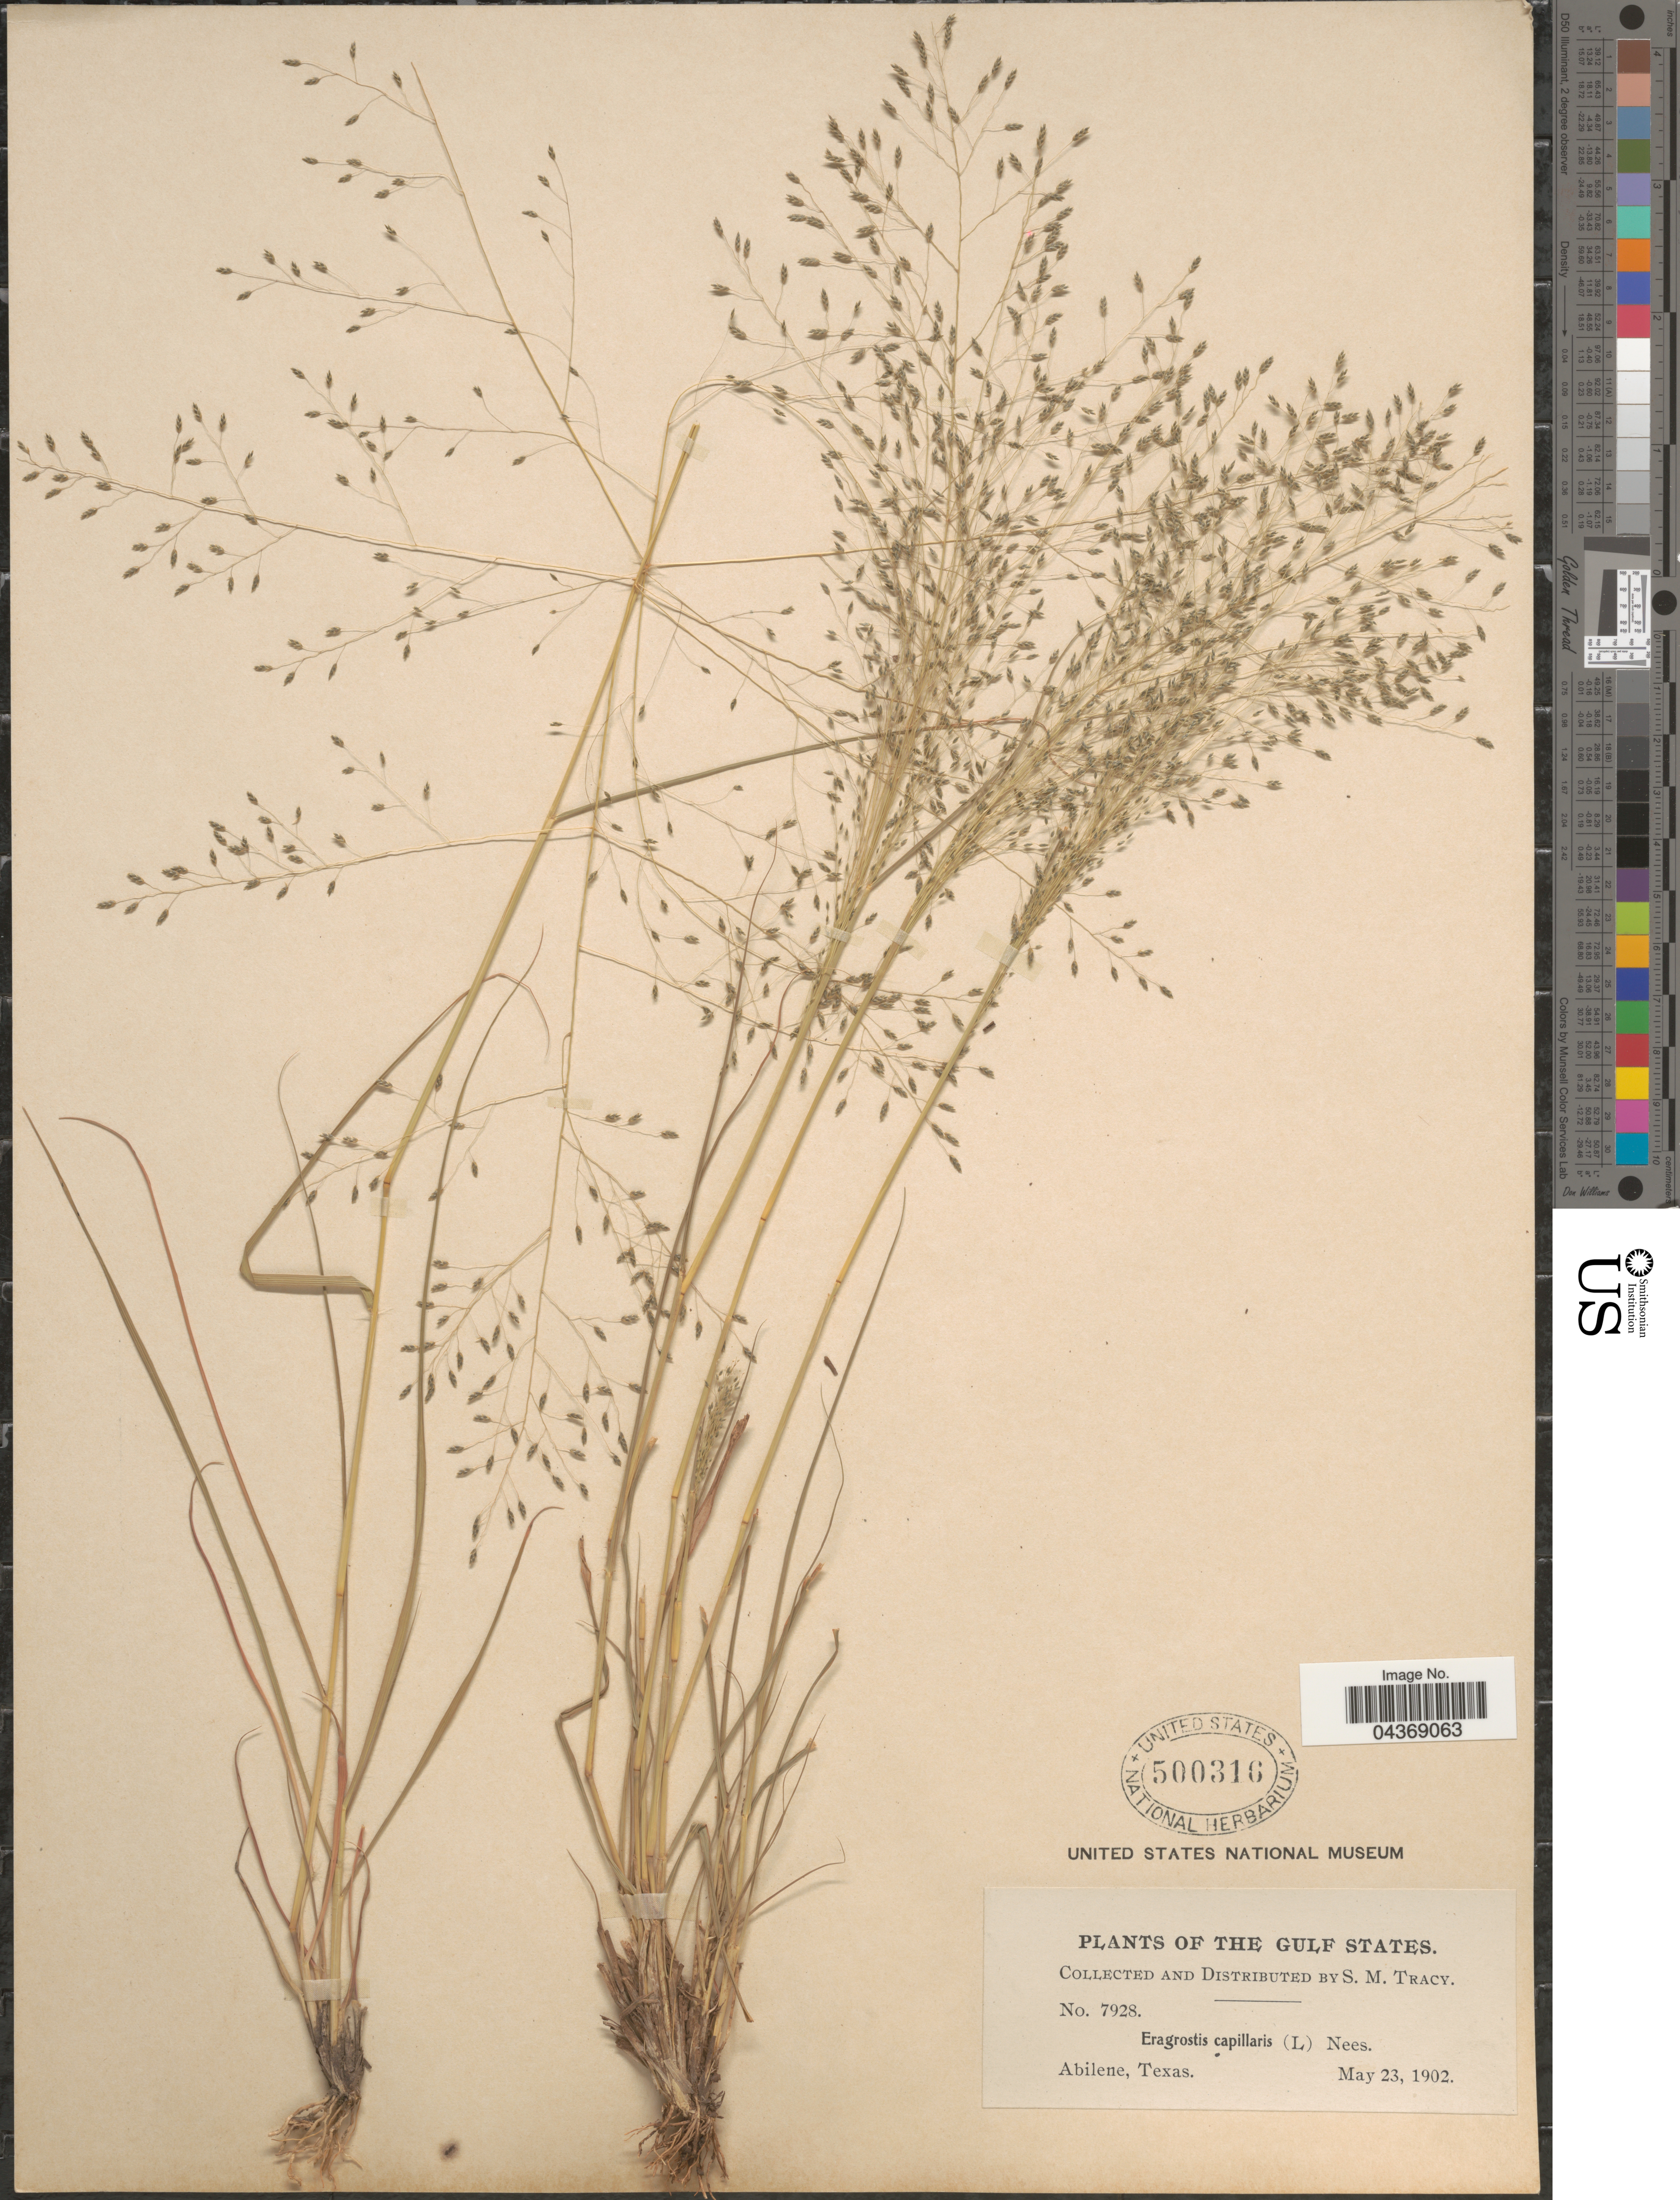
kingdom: Plantae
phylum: Tracheophyta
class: Liliopsida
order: Poales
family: Poaceae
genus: Eragrostis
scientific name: Eragrostis intermedia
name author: Hitchc.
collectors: S. M. Tracy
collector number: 7928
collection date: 1902-05-23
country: United States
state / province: Texas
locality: The Gulf States. Abilene.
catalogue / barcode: US 500316